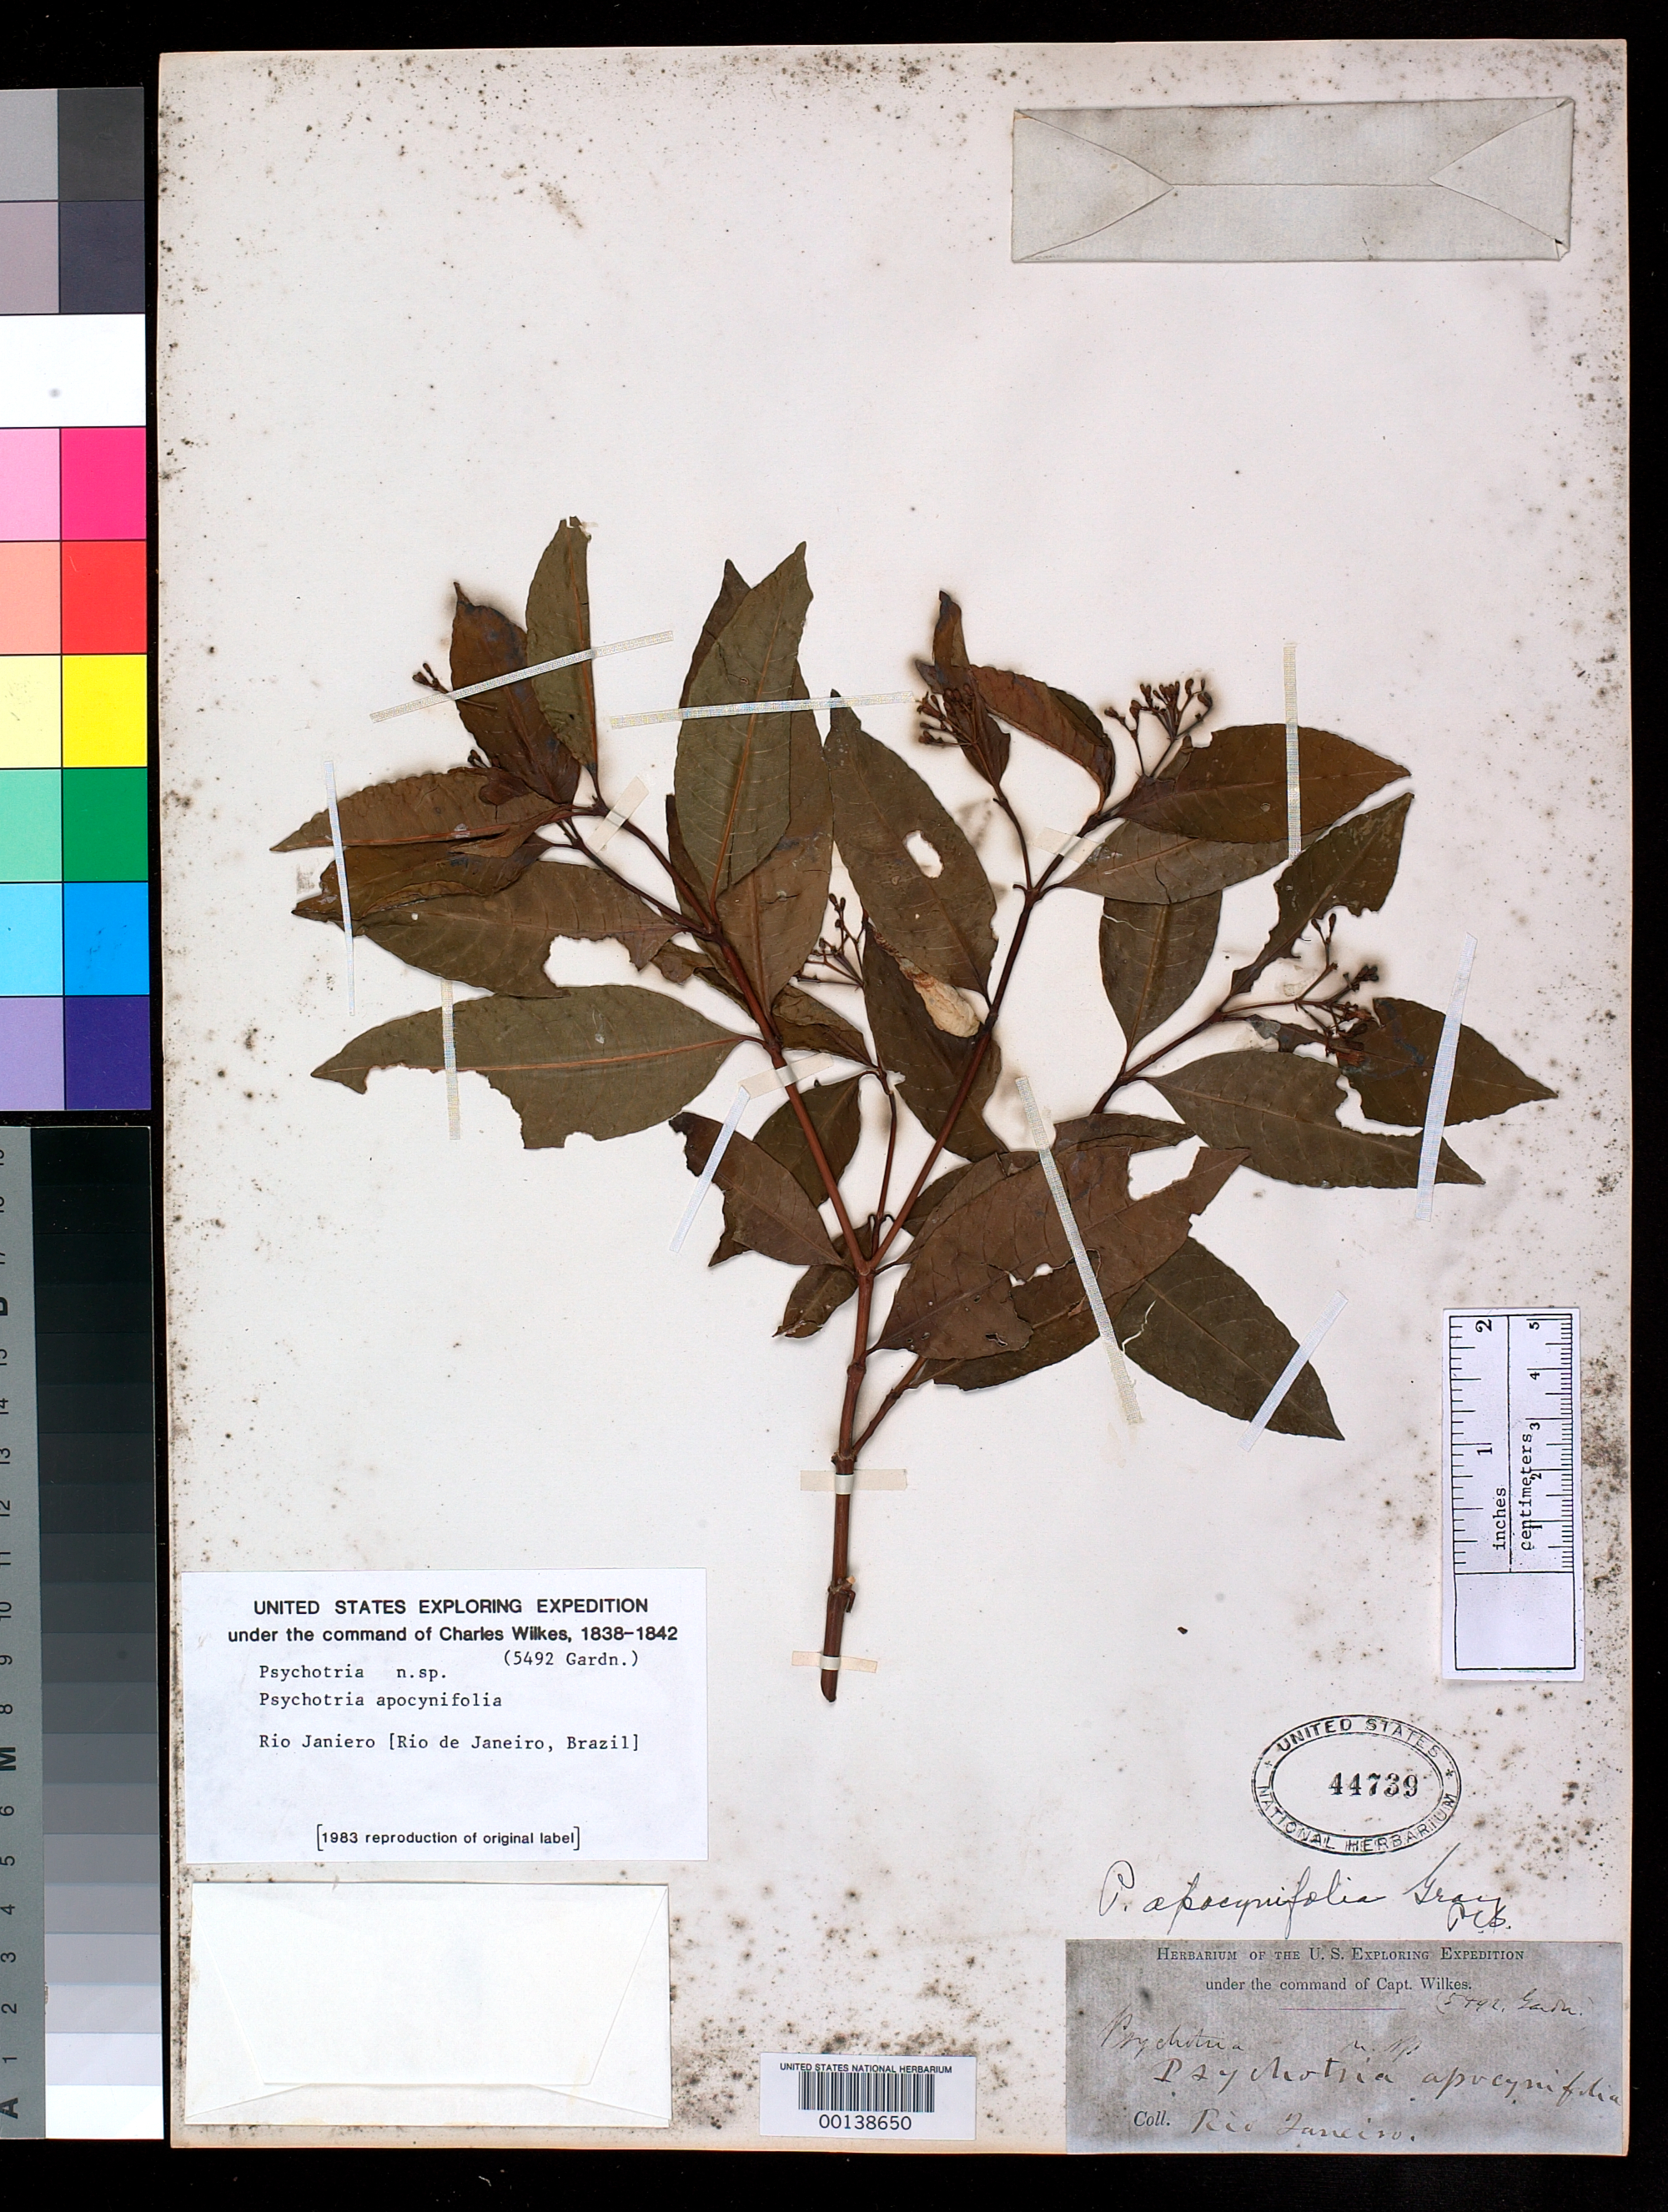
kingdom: Plantae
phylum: Tracheophyta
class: Magnoliopsida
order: Gentianales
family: Rubiaceae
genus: Psychotria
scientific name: Psychotria apocynifolia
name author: A. Gray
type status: Holotype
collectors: Wilkes Explor. Exped.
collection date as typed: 1838 to -- --- 1842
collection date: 1838/1842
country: Brazil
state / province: Minas Gerais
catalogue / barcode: US 44739